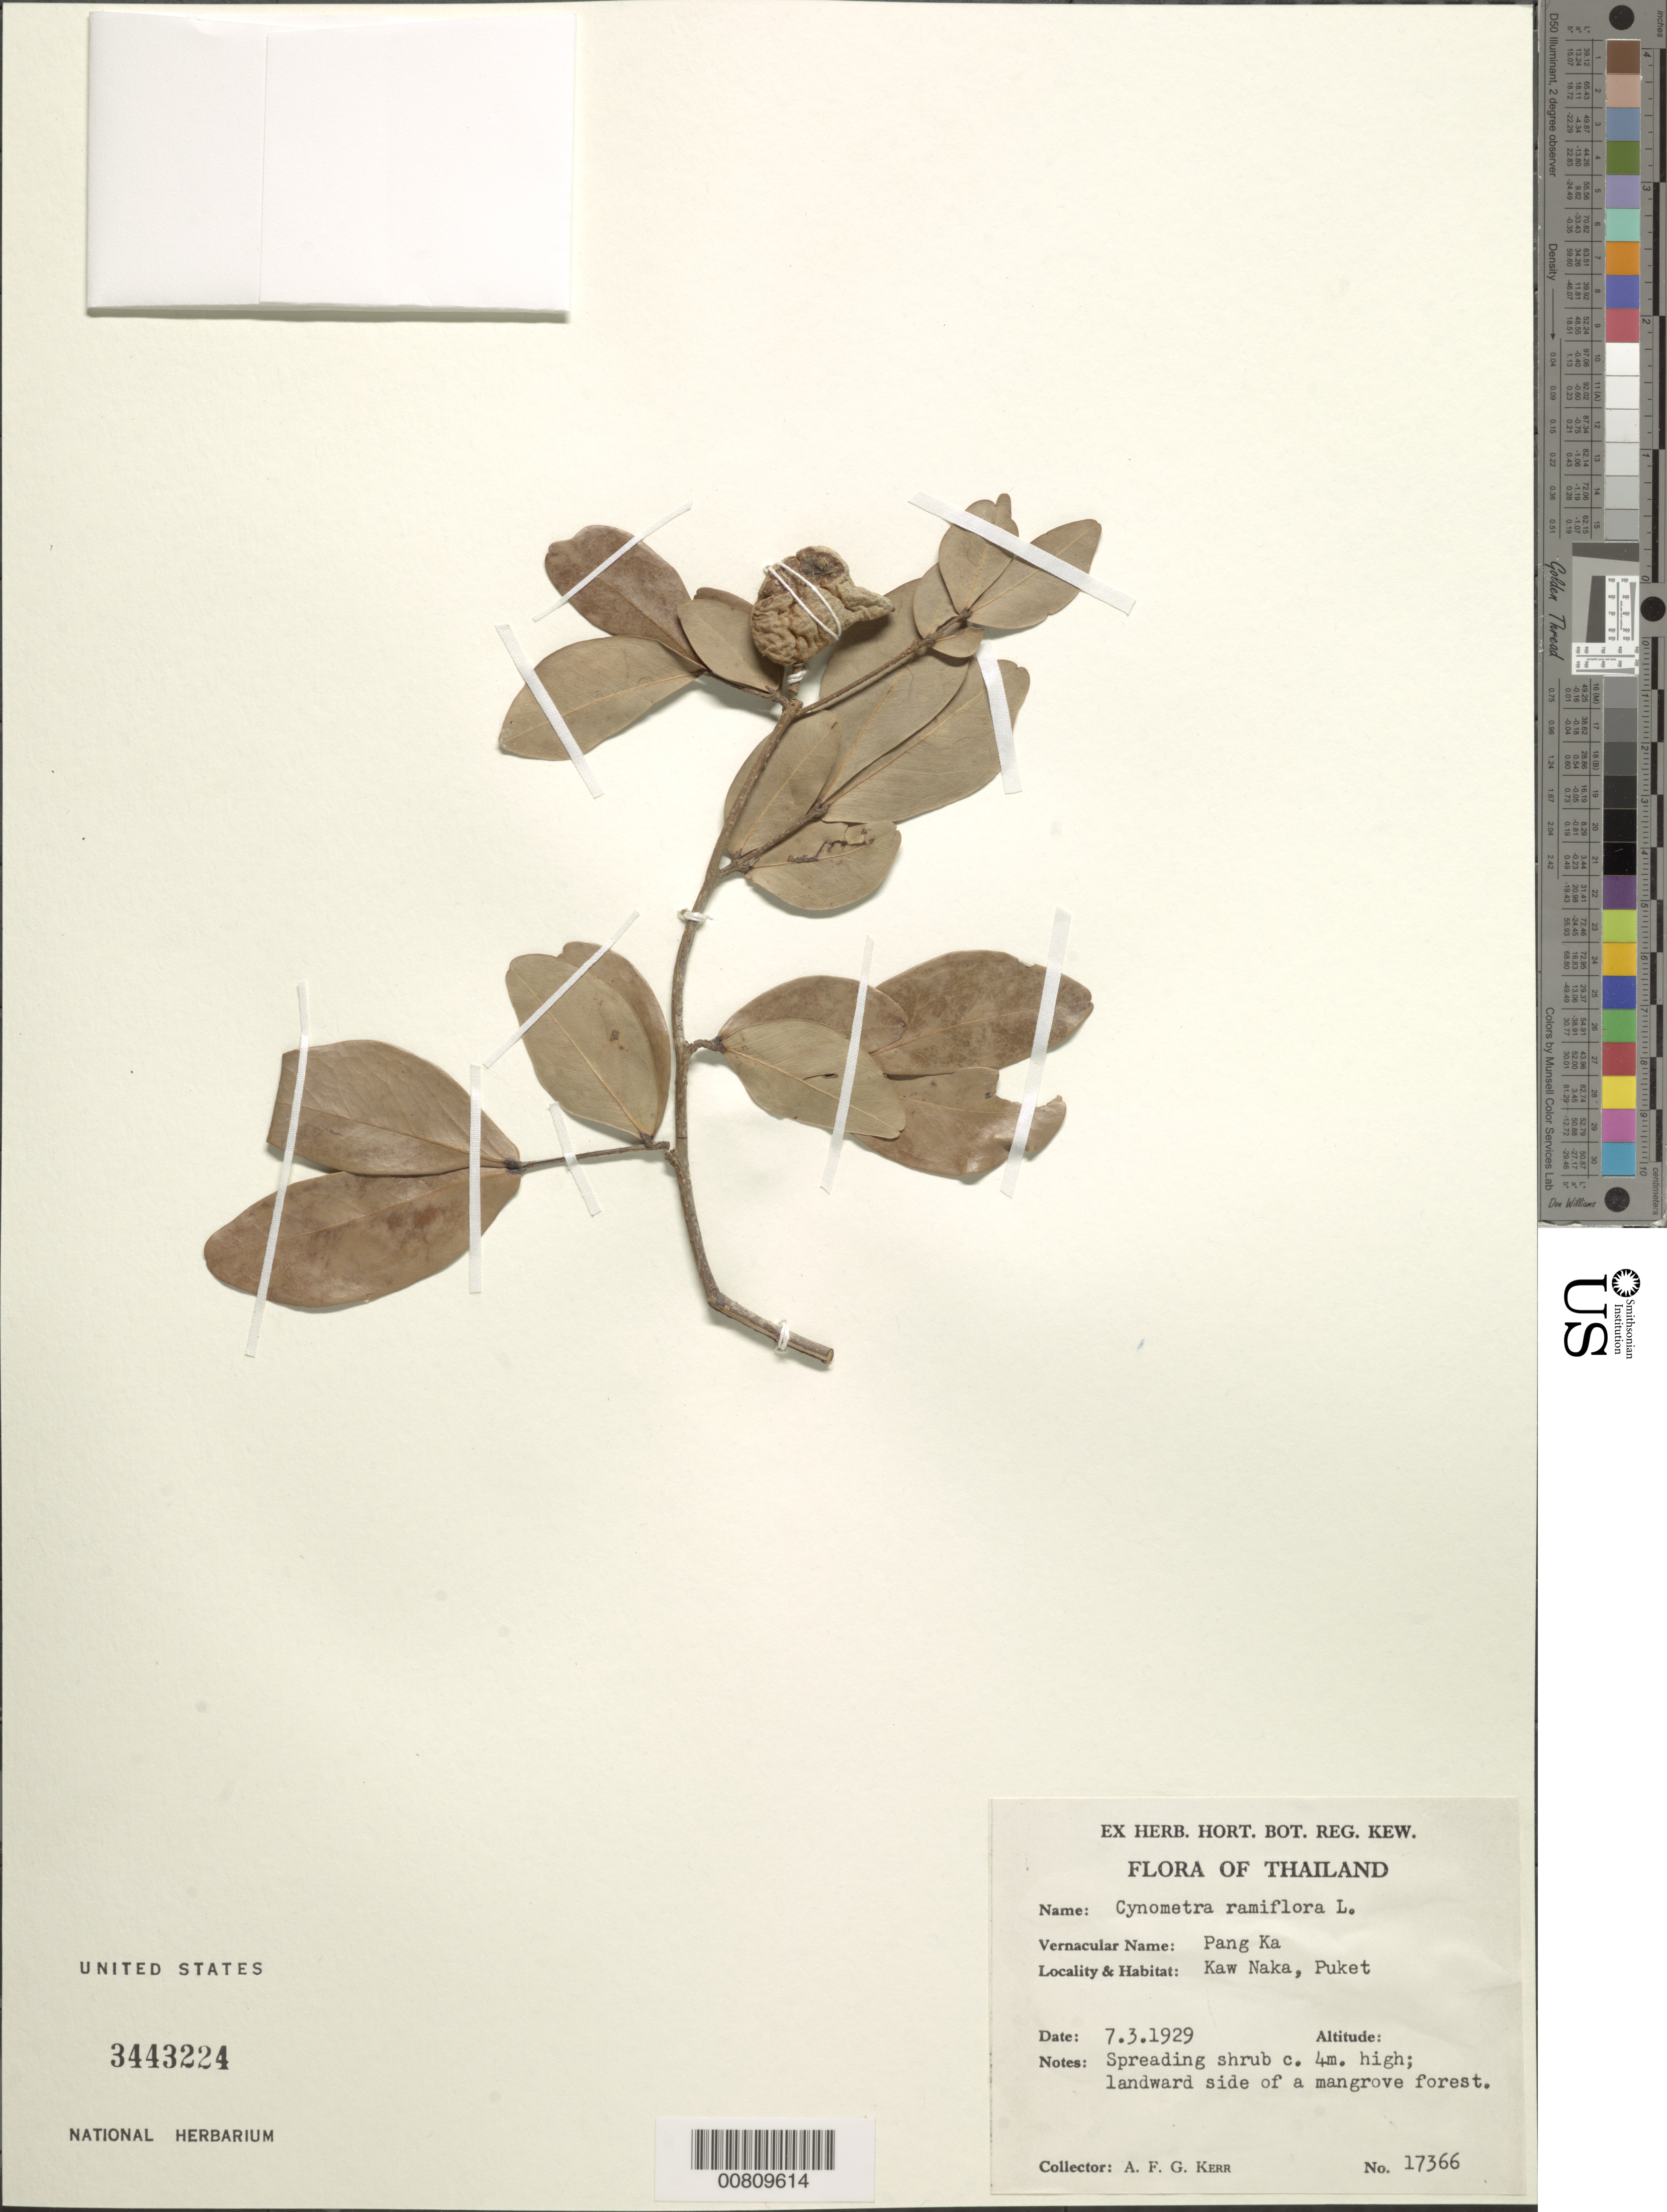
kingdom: Plantae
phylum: Tracheophyta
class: Magnoliopsida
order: Fabales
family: Fabaceae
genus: Cynometra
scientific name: Cynometra ramiflora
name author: L.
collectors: A. F. G. Kerr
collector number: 17366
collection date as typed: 07 Mar 1929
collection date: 1929-03-07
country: Thailand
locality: Kaw Naka, Puket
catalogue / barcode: US 3443224